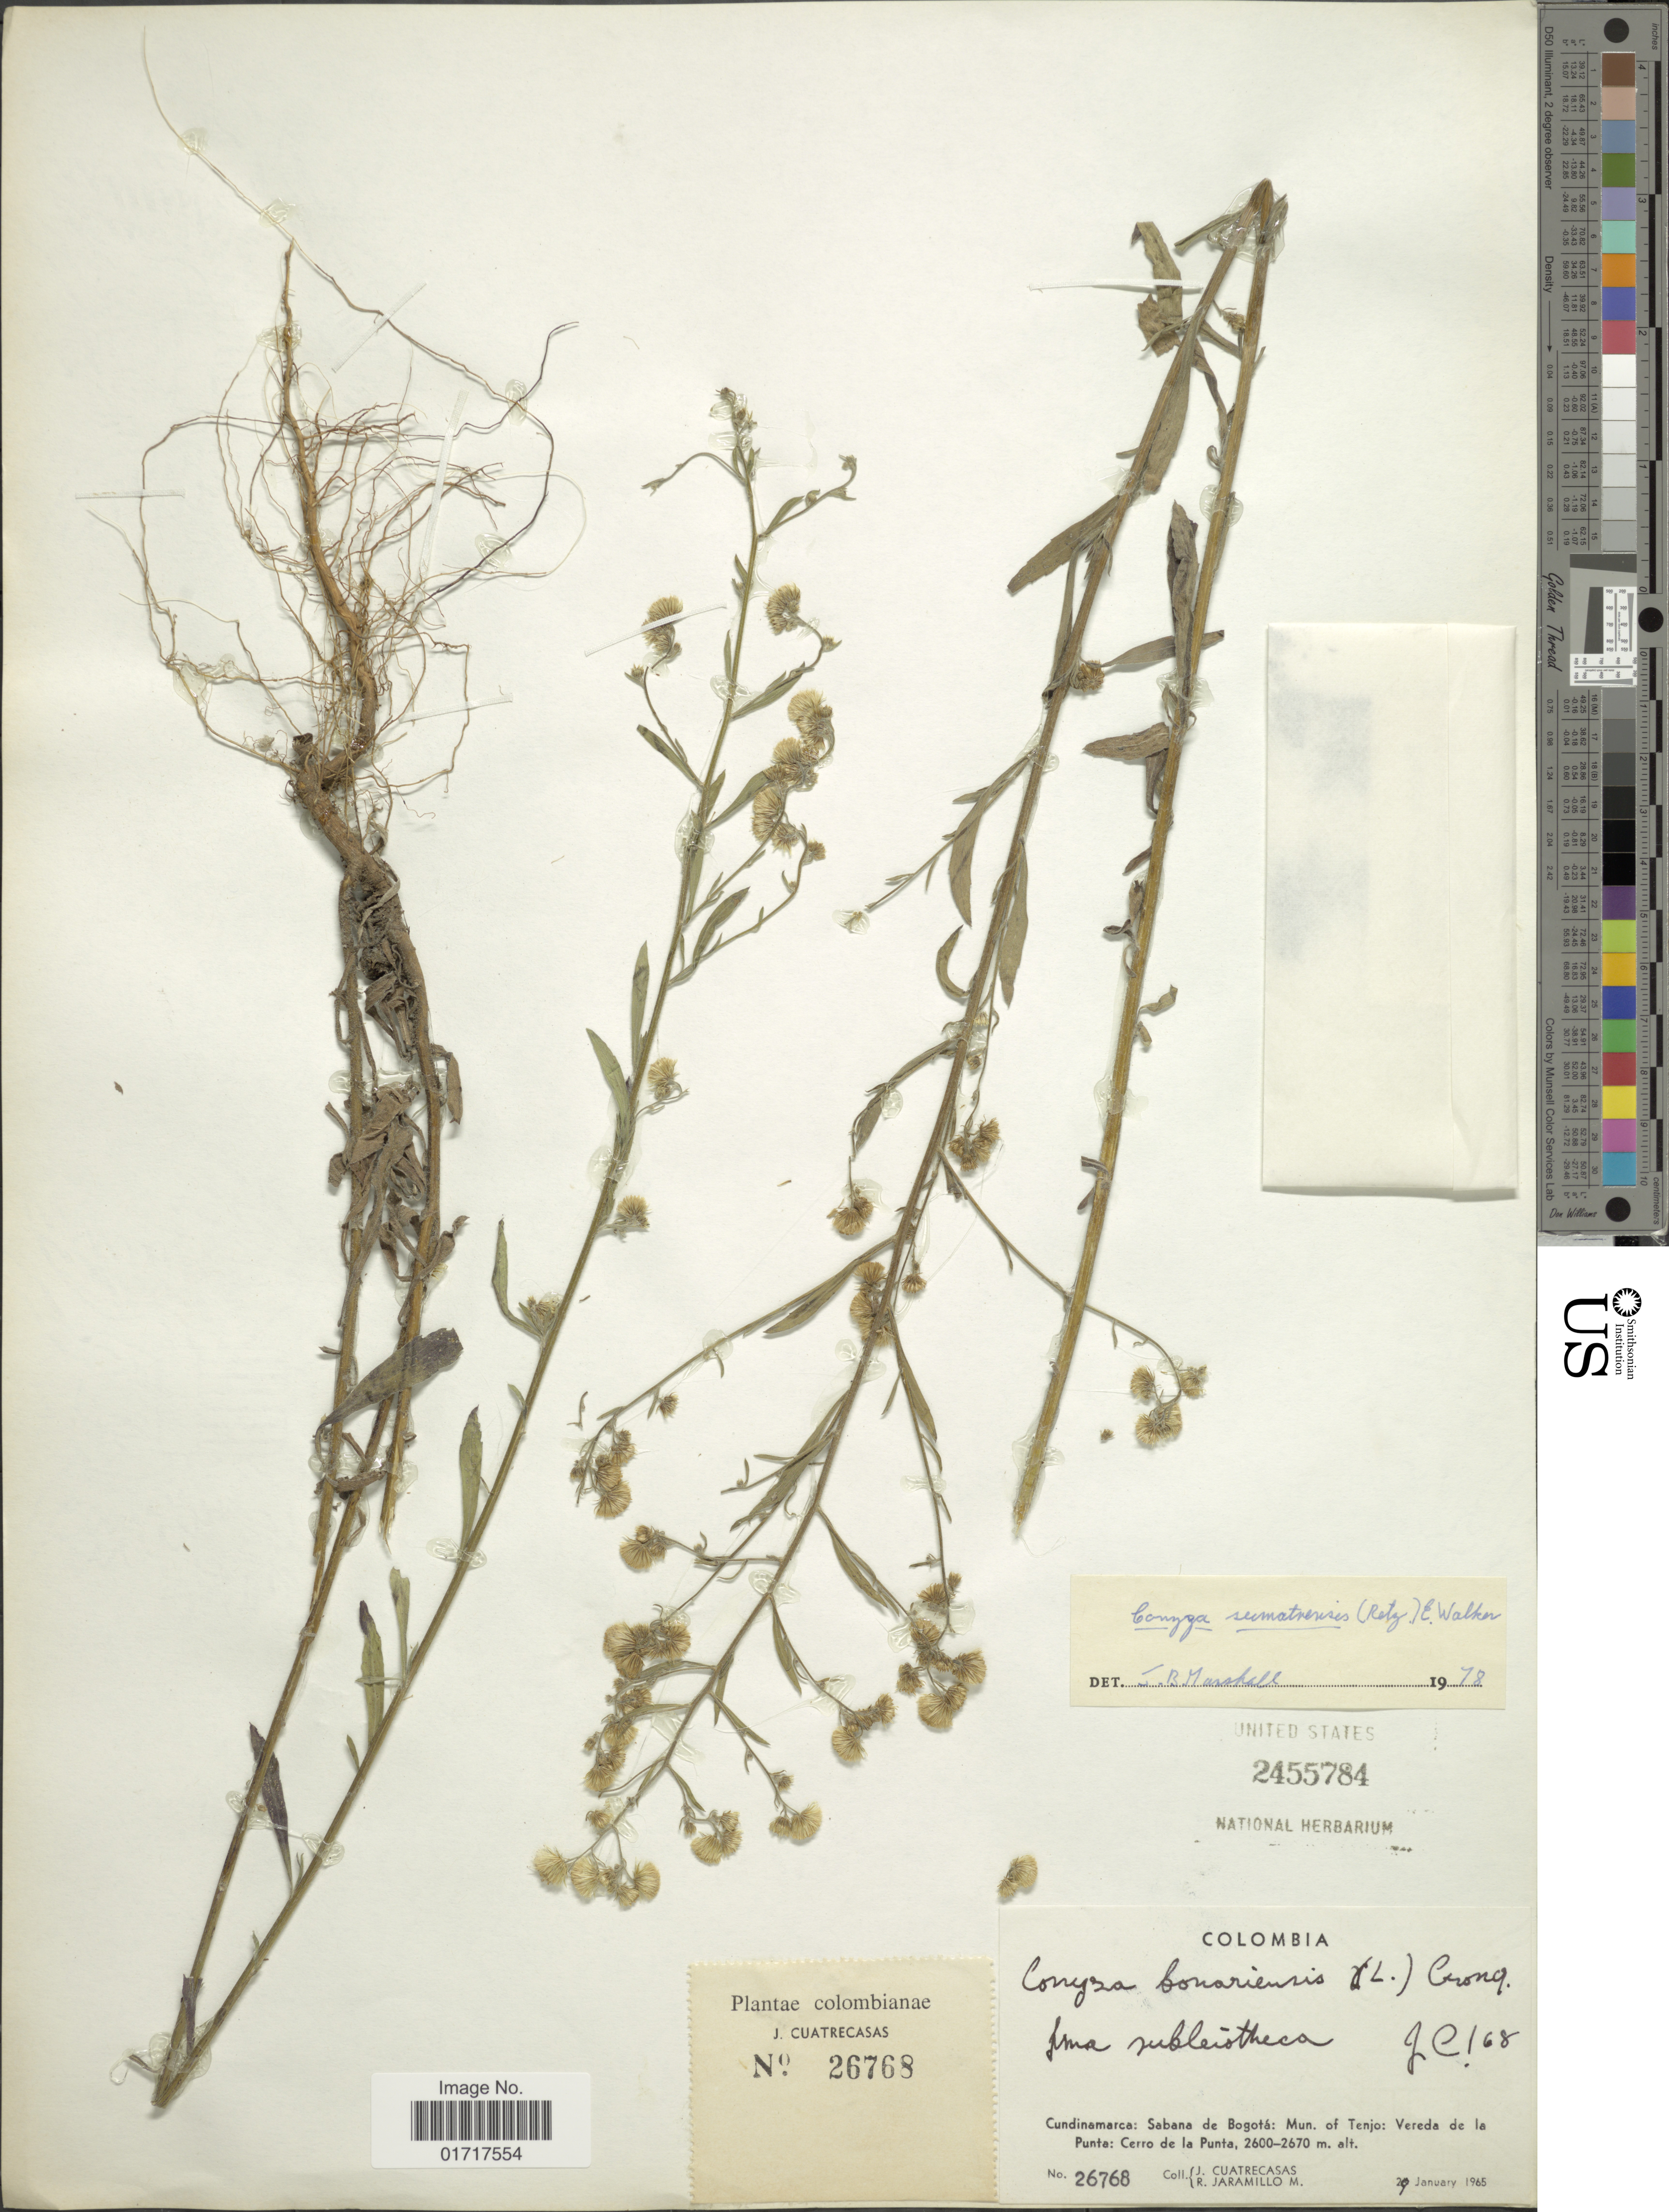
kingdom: Plantae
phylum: Tracheophyta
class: Magnoliopsida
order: Asterales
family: Asteraceae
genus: Conyza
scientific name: Conyza sumatrensis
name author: (Retz.) E. Walker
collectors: J. Cuatrecasas & R. Jaramillo M.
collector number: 26768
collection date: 1965-01-29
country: Colombia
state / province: Cundinamarca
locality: Cundinamarca: Sabana de Bogota: Mun. of Tenjo: Vereda de la Punta: Cerro de la Punta.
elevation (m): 2600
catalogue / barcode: US 2455784